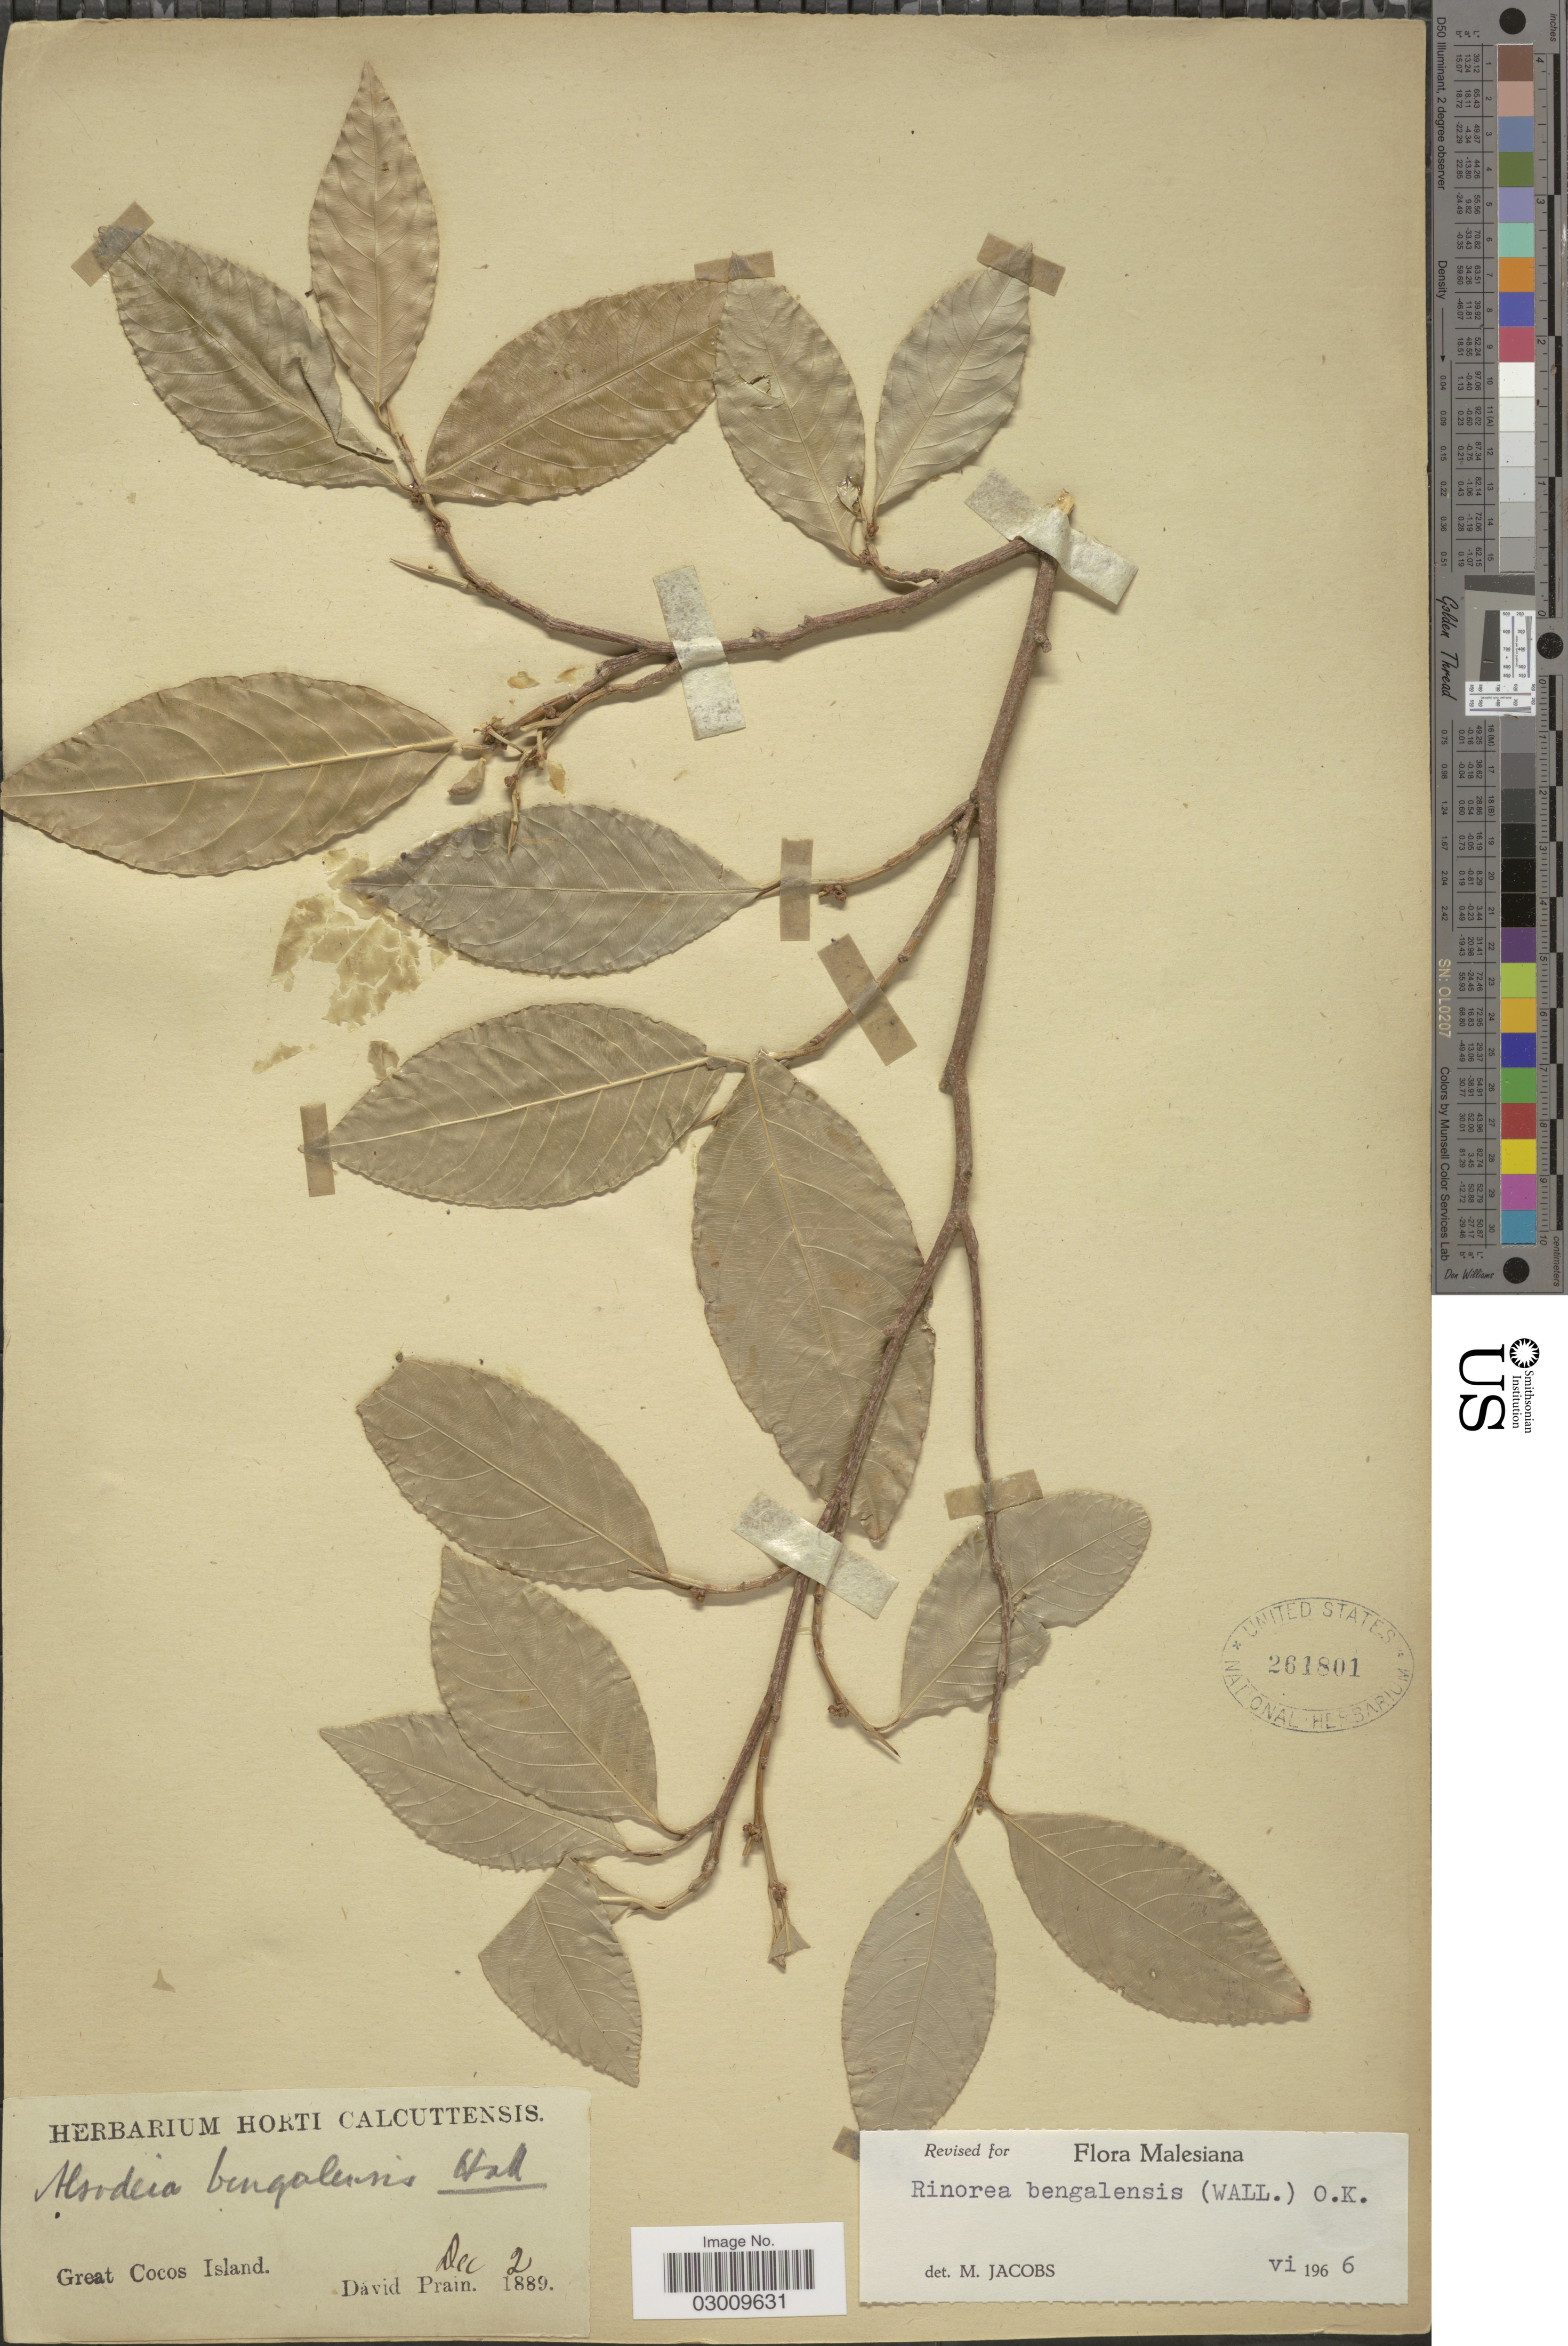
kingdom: Plantae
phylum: Tracheophyta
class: Magnoliopsida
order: Malpighiales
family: Violaceae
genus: Rinorea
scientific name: Rinorea bengalensis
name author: (Wall.) Kuntze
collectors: D. Prain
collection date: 1889-12-02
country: Myanmar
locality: Great Cocos Island.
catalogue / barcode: US 261801